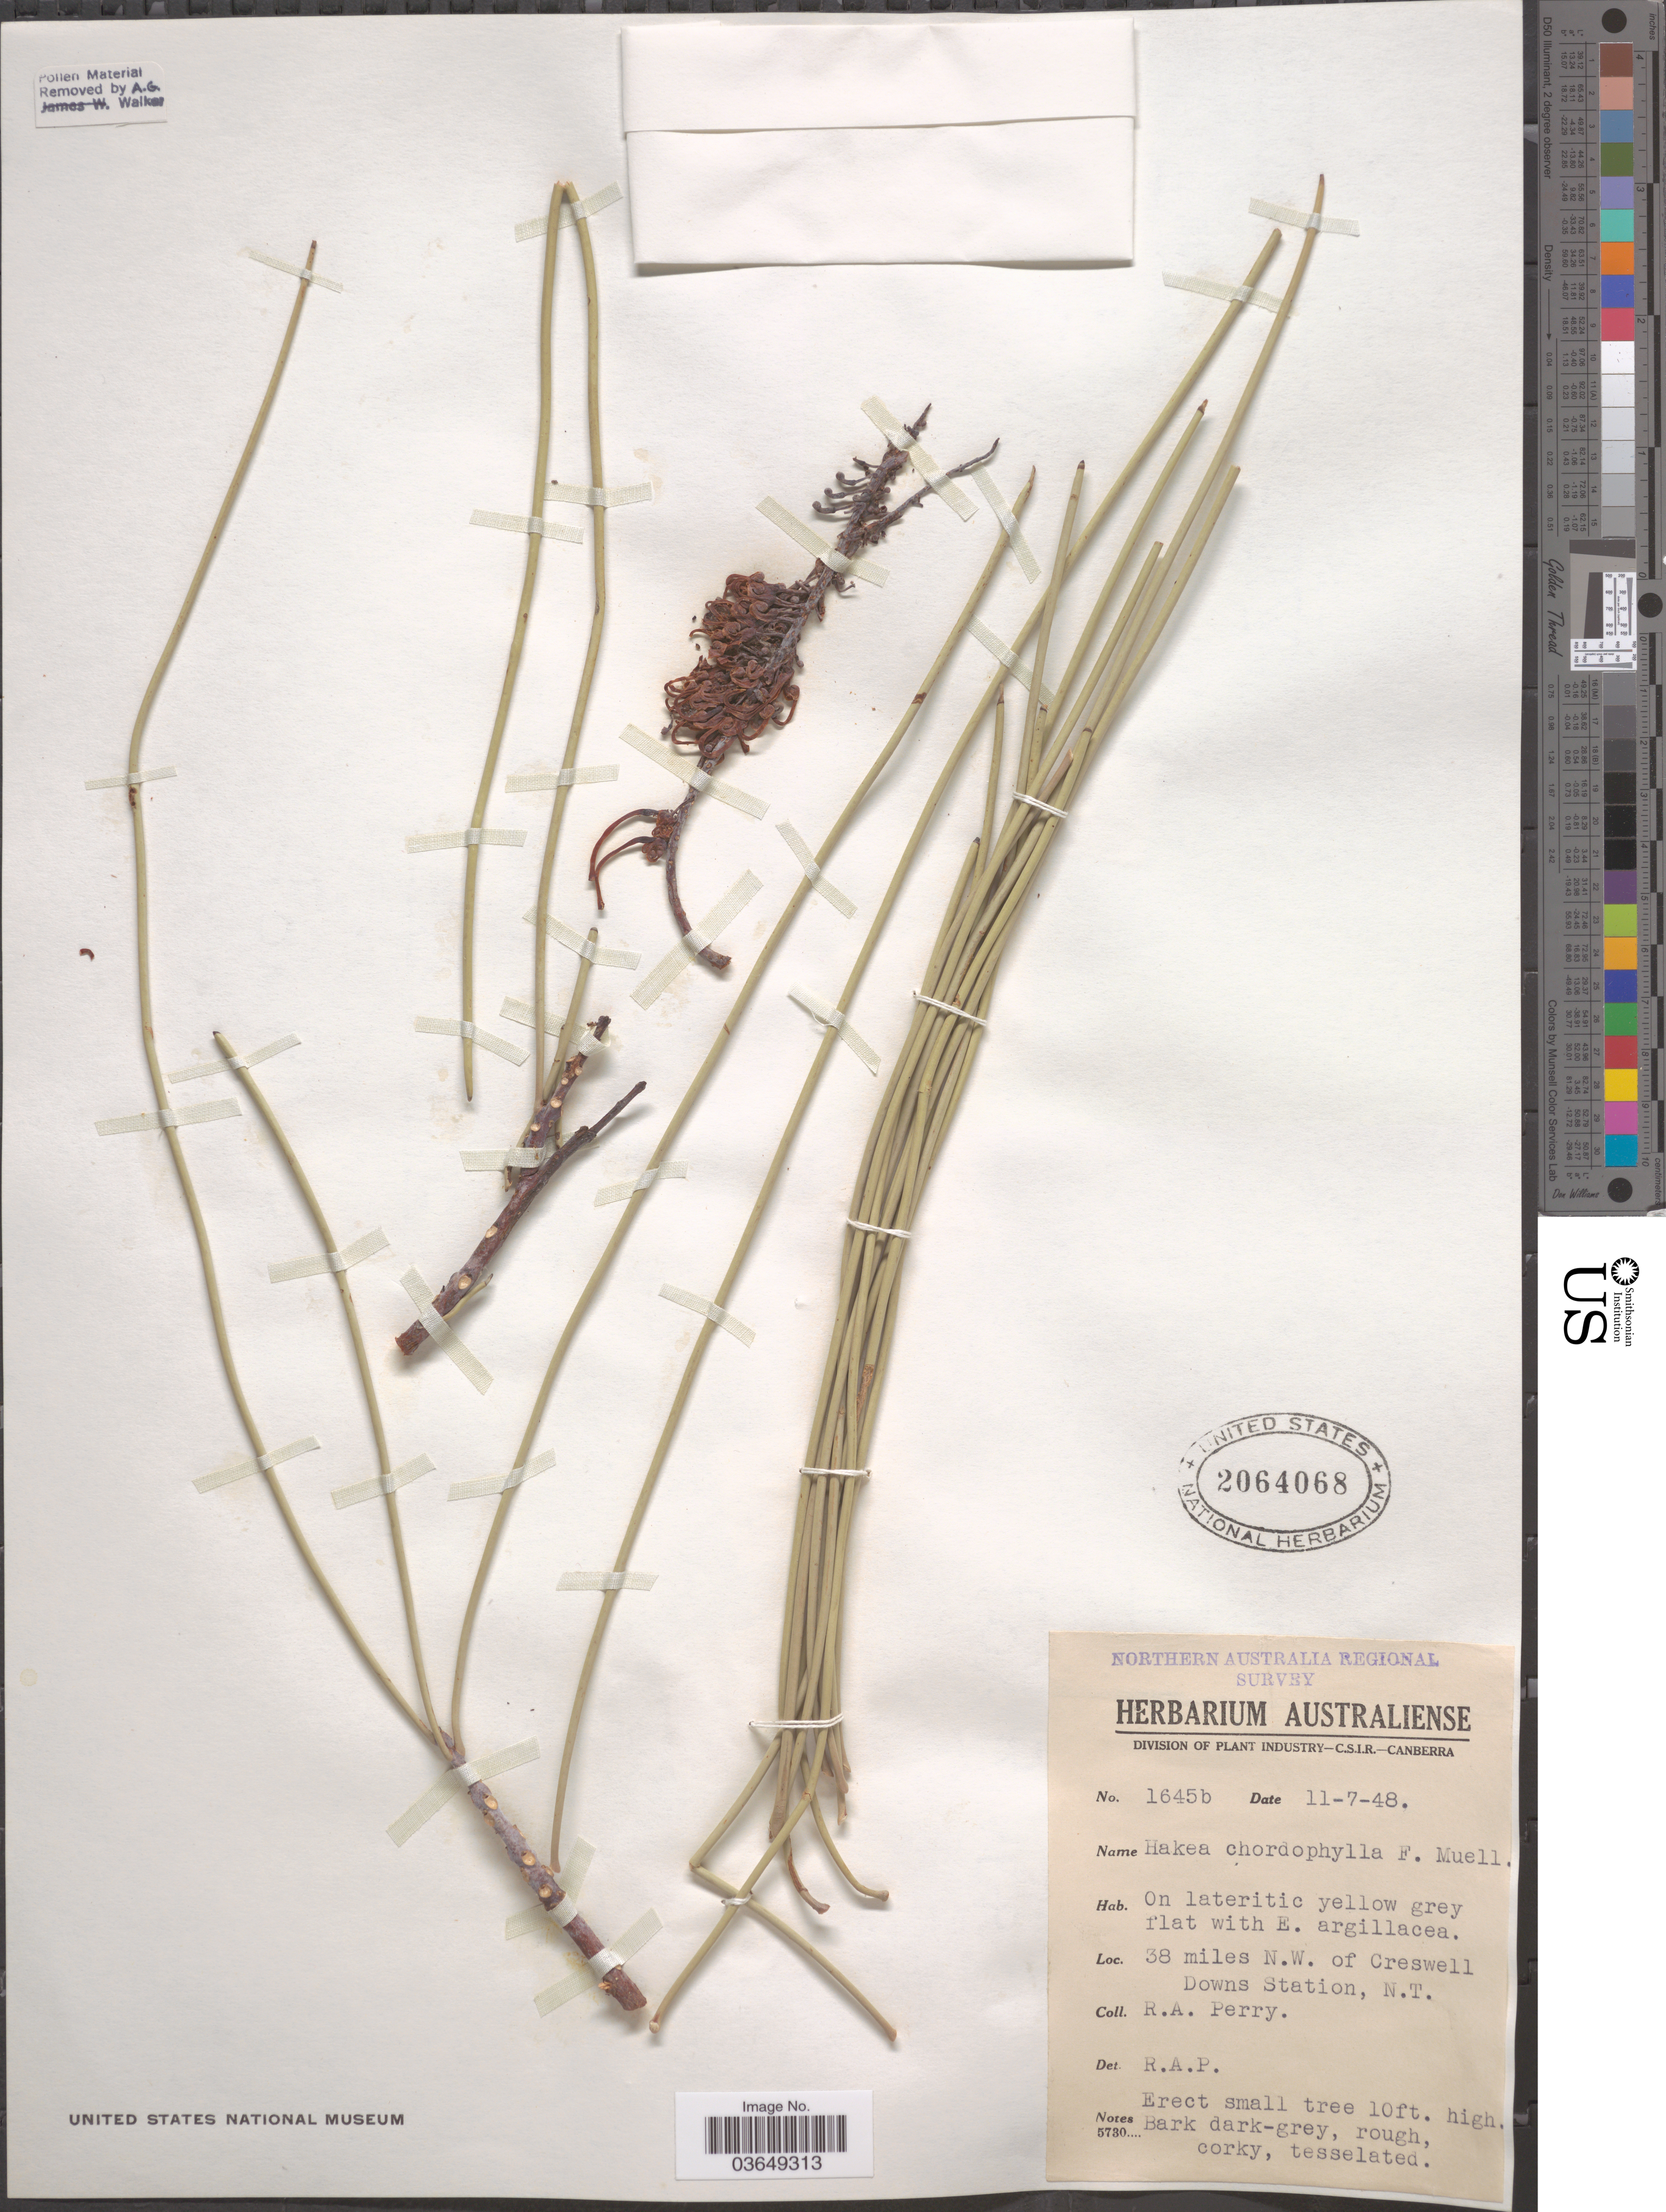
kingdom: Plantae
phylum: Tracheophyta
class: Magnoliopsida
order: Proteales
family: Proteaceae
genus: Hakea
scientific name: Hakea chordophylla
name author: F. Muell.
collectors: Perry, R. A.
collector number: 1645b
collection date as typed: Transcribed d/m/y: 11/7/48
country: Australia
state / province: Northern Territory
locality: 38 miles N.W. of Creswell Downs Station.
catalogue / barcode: US 2064068